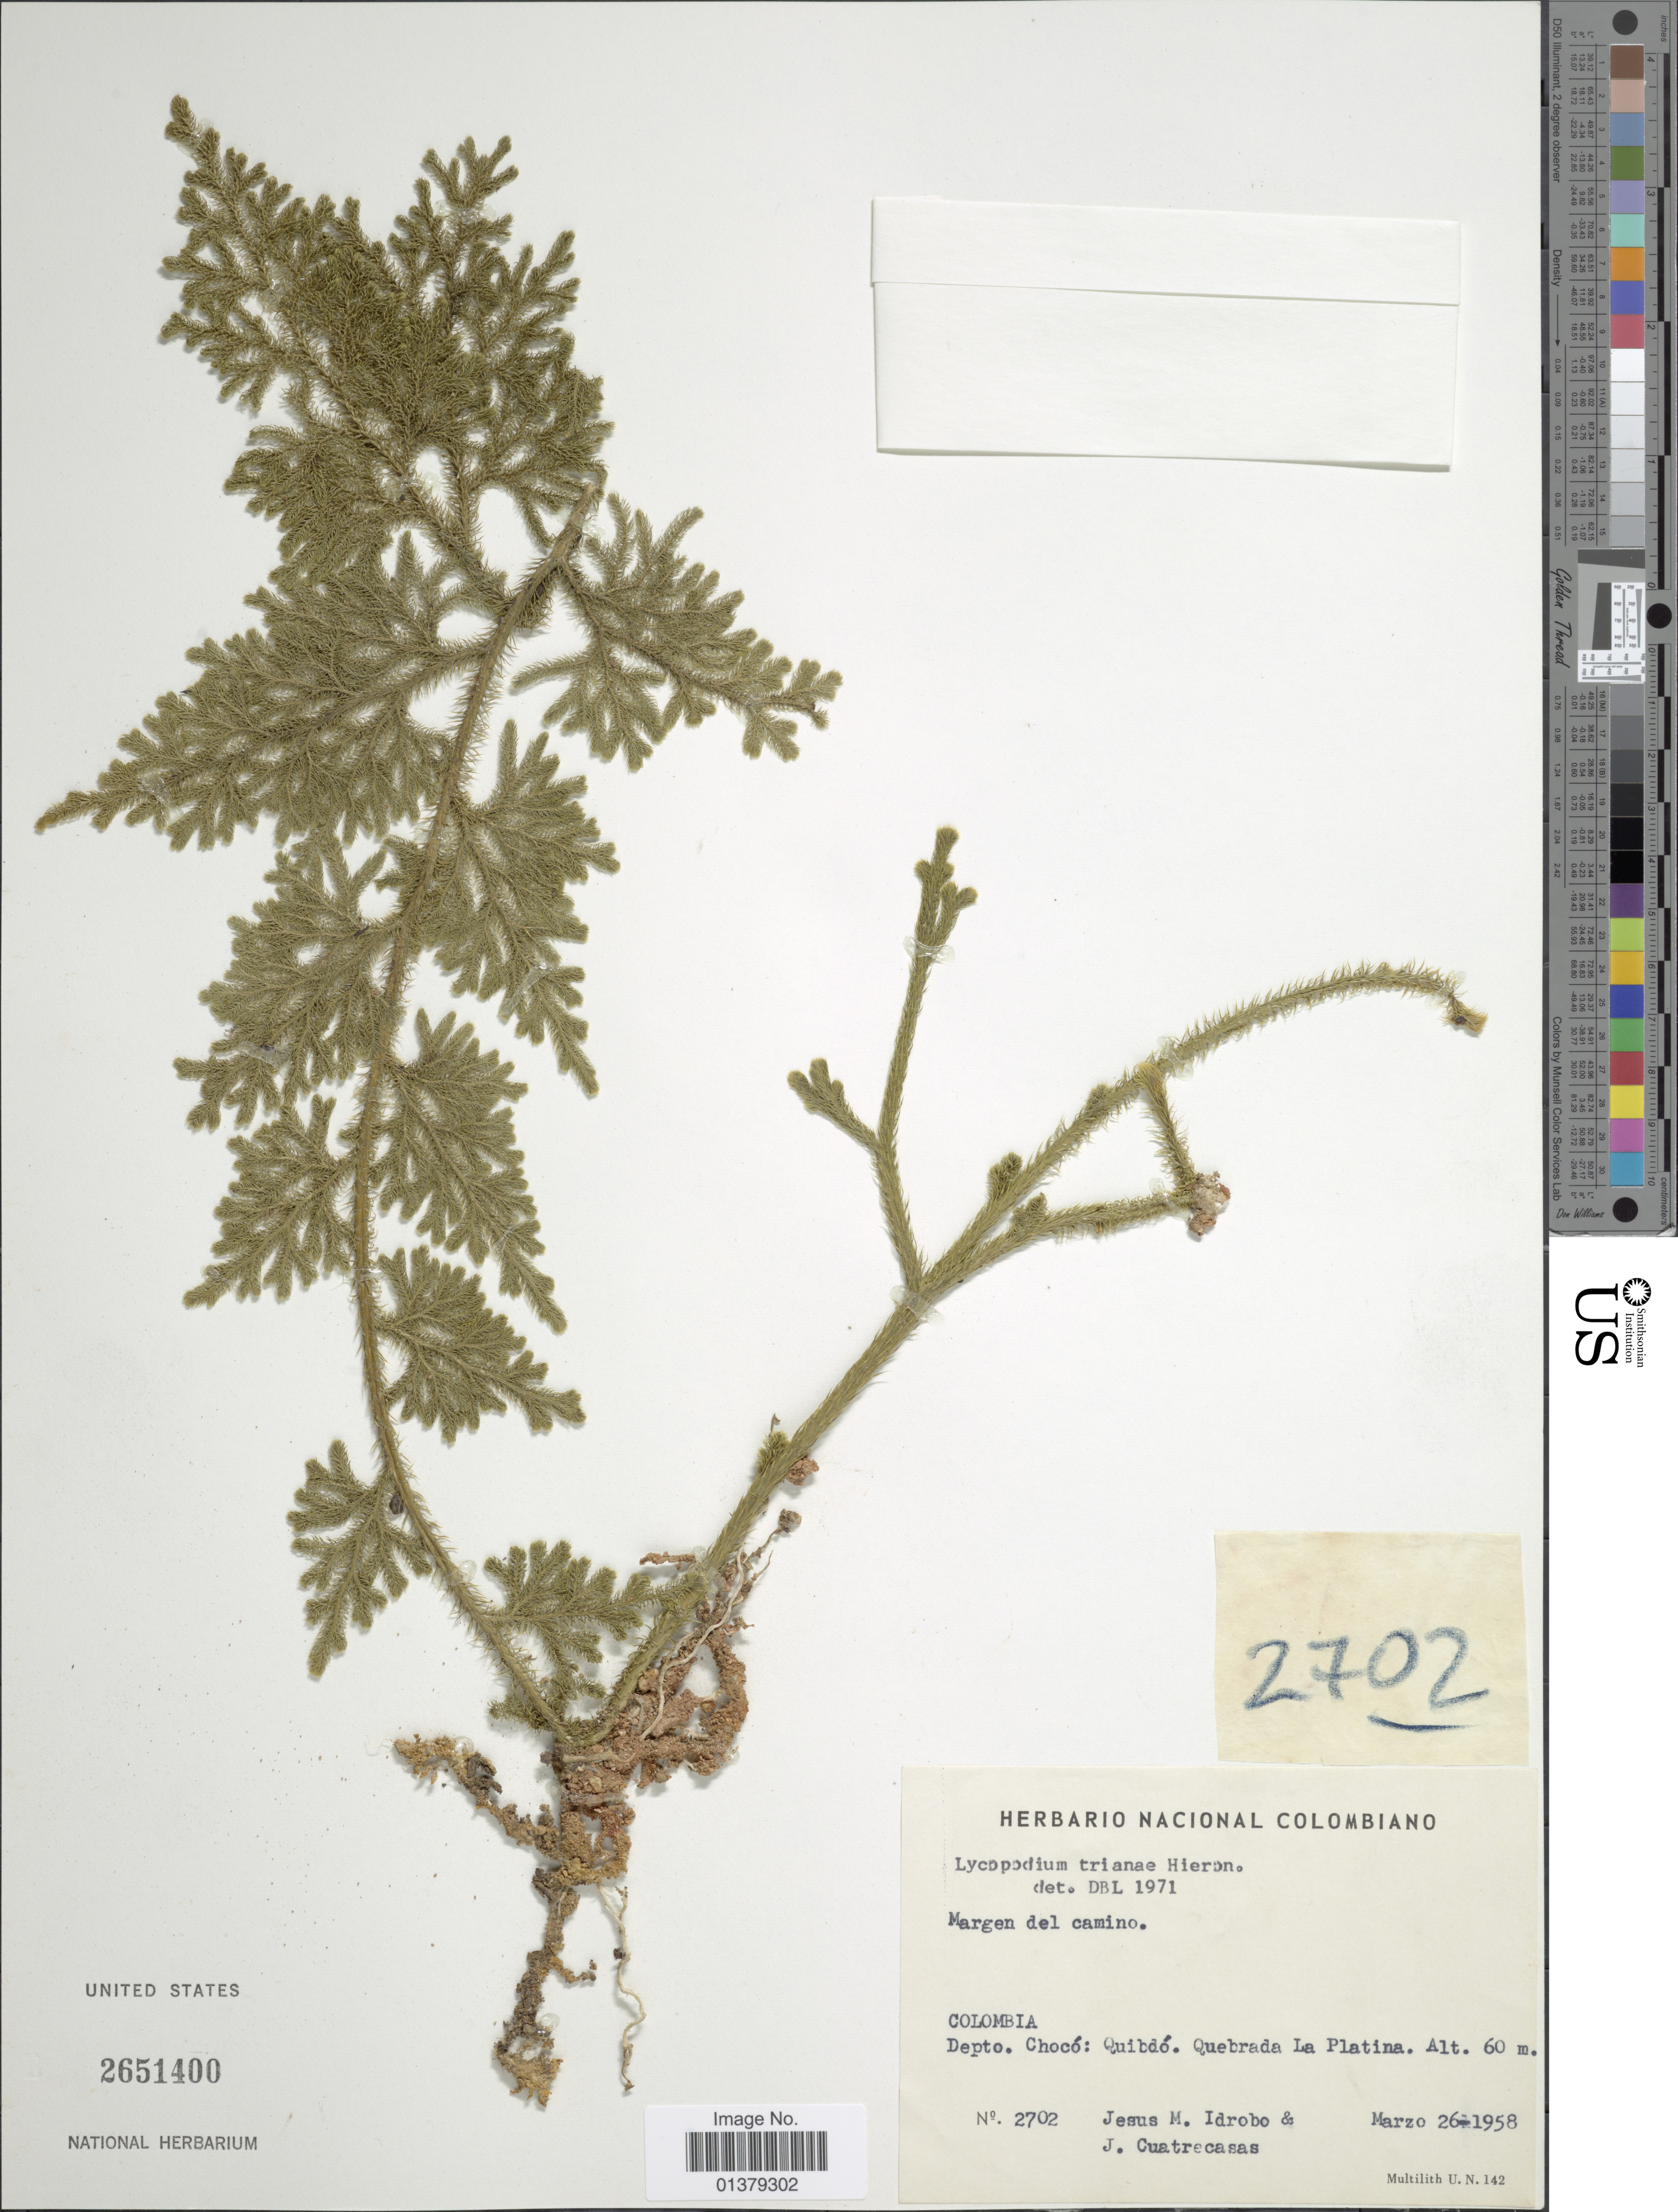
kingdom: Plantae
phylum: Tracheophyta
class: Lycopodiopsida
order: Lycopodiales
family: Lycopodiaceae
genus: Palhinhaea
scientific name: Palhinhaea trianae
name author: (Hieron.) Holub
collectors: J. M. Idrobo & J. Cuatrecasas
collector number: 2702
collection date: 1958-03-26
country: Colombia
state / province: Chocó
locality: Quibdó. Quebrada La Platina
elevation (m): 60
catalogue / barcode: US 2651400